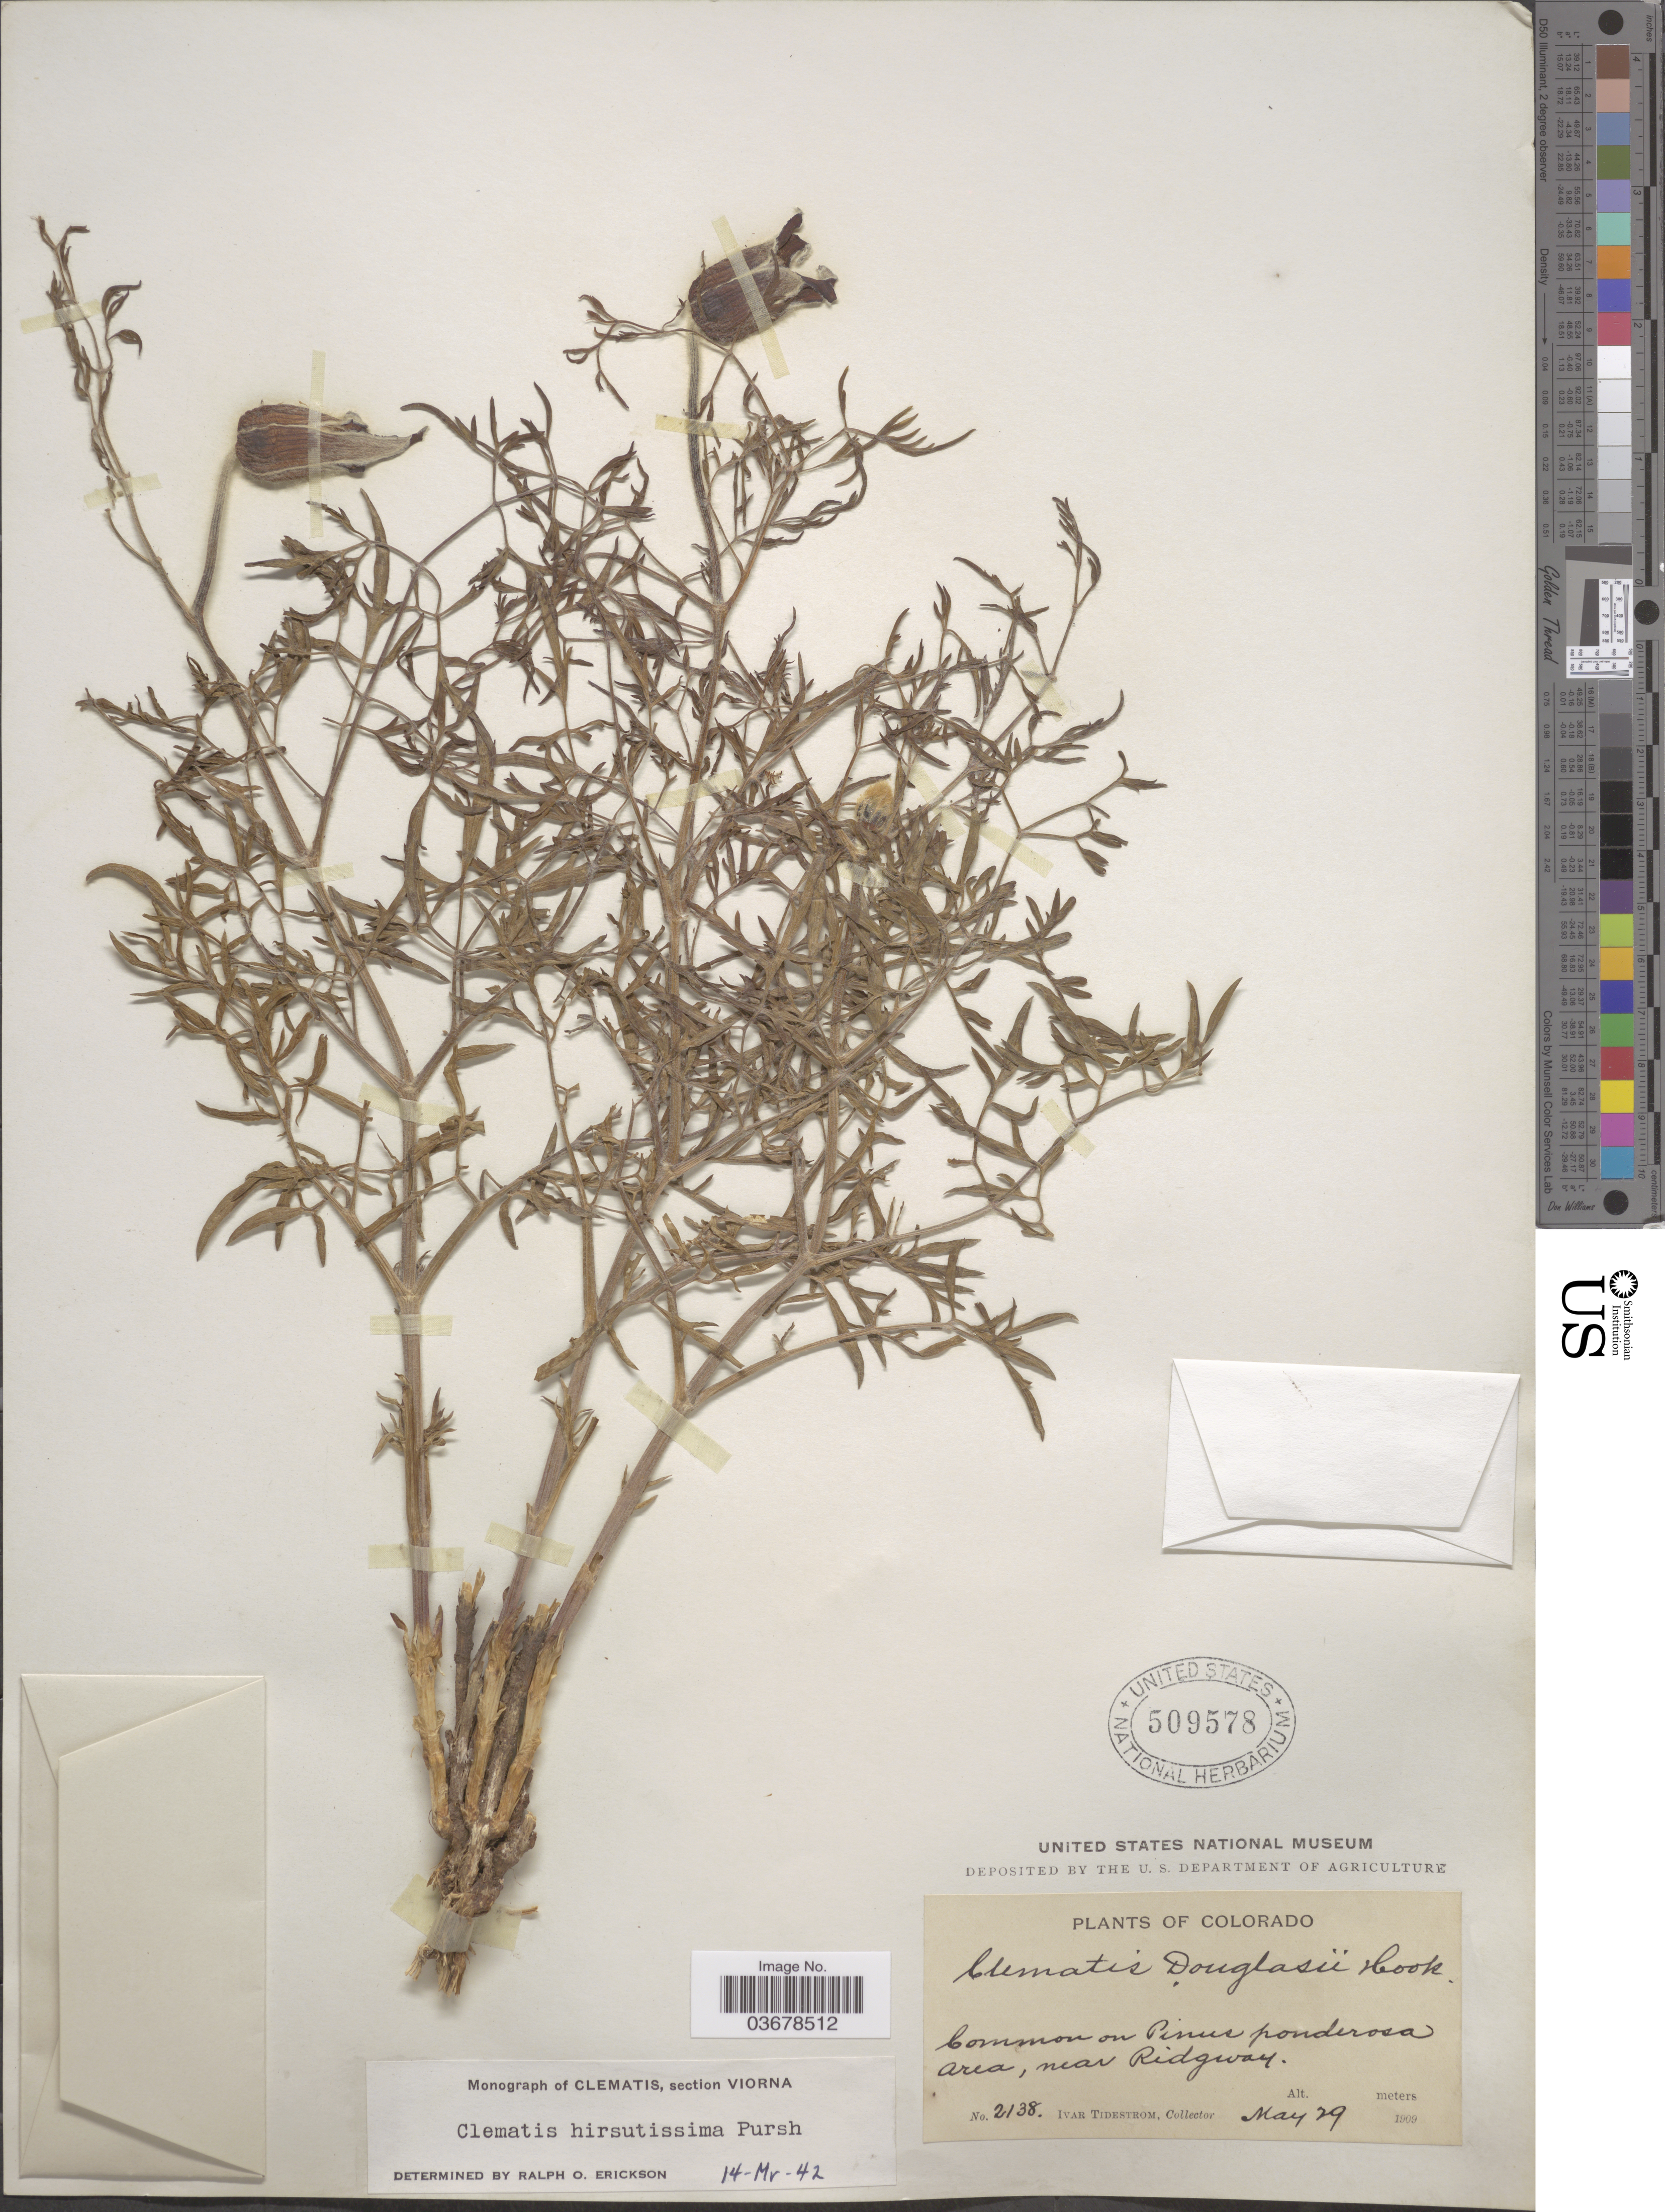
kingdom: Plantae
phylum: Tracheophyta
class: Magnoliopsida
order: Ranunculales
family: Ranunculaceae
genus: Clematis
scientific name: Clematis viorna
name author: L.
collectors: I. F. Tidestrom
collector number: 2138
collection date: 1909-05-29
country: United States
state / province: Colorado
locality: Common on Pinus ponderosa area, near Ridgway.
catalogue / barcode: US 509578